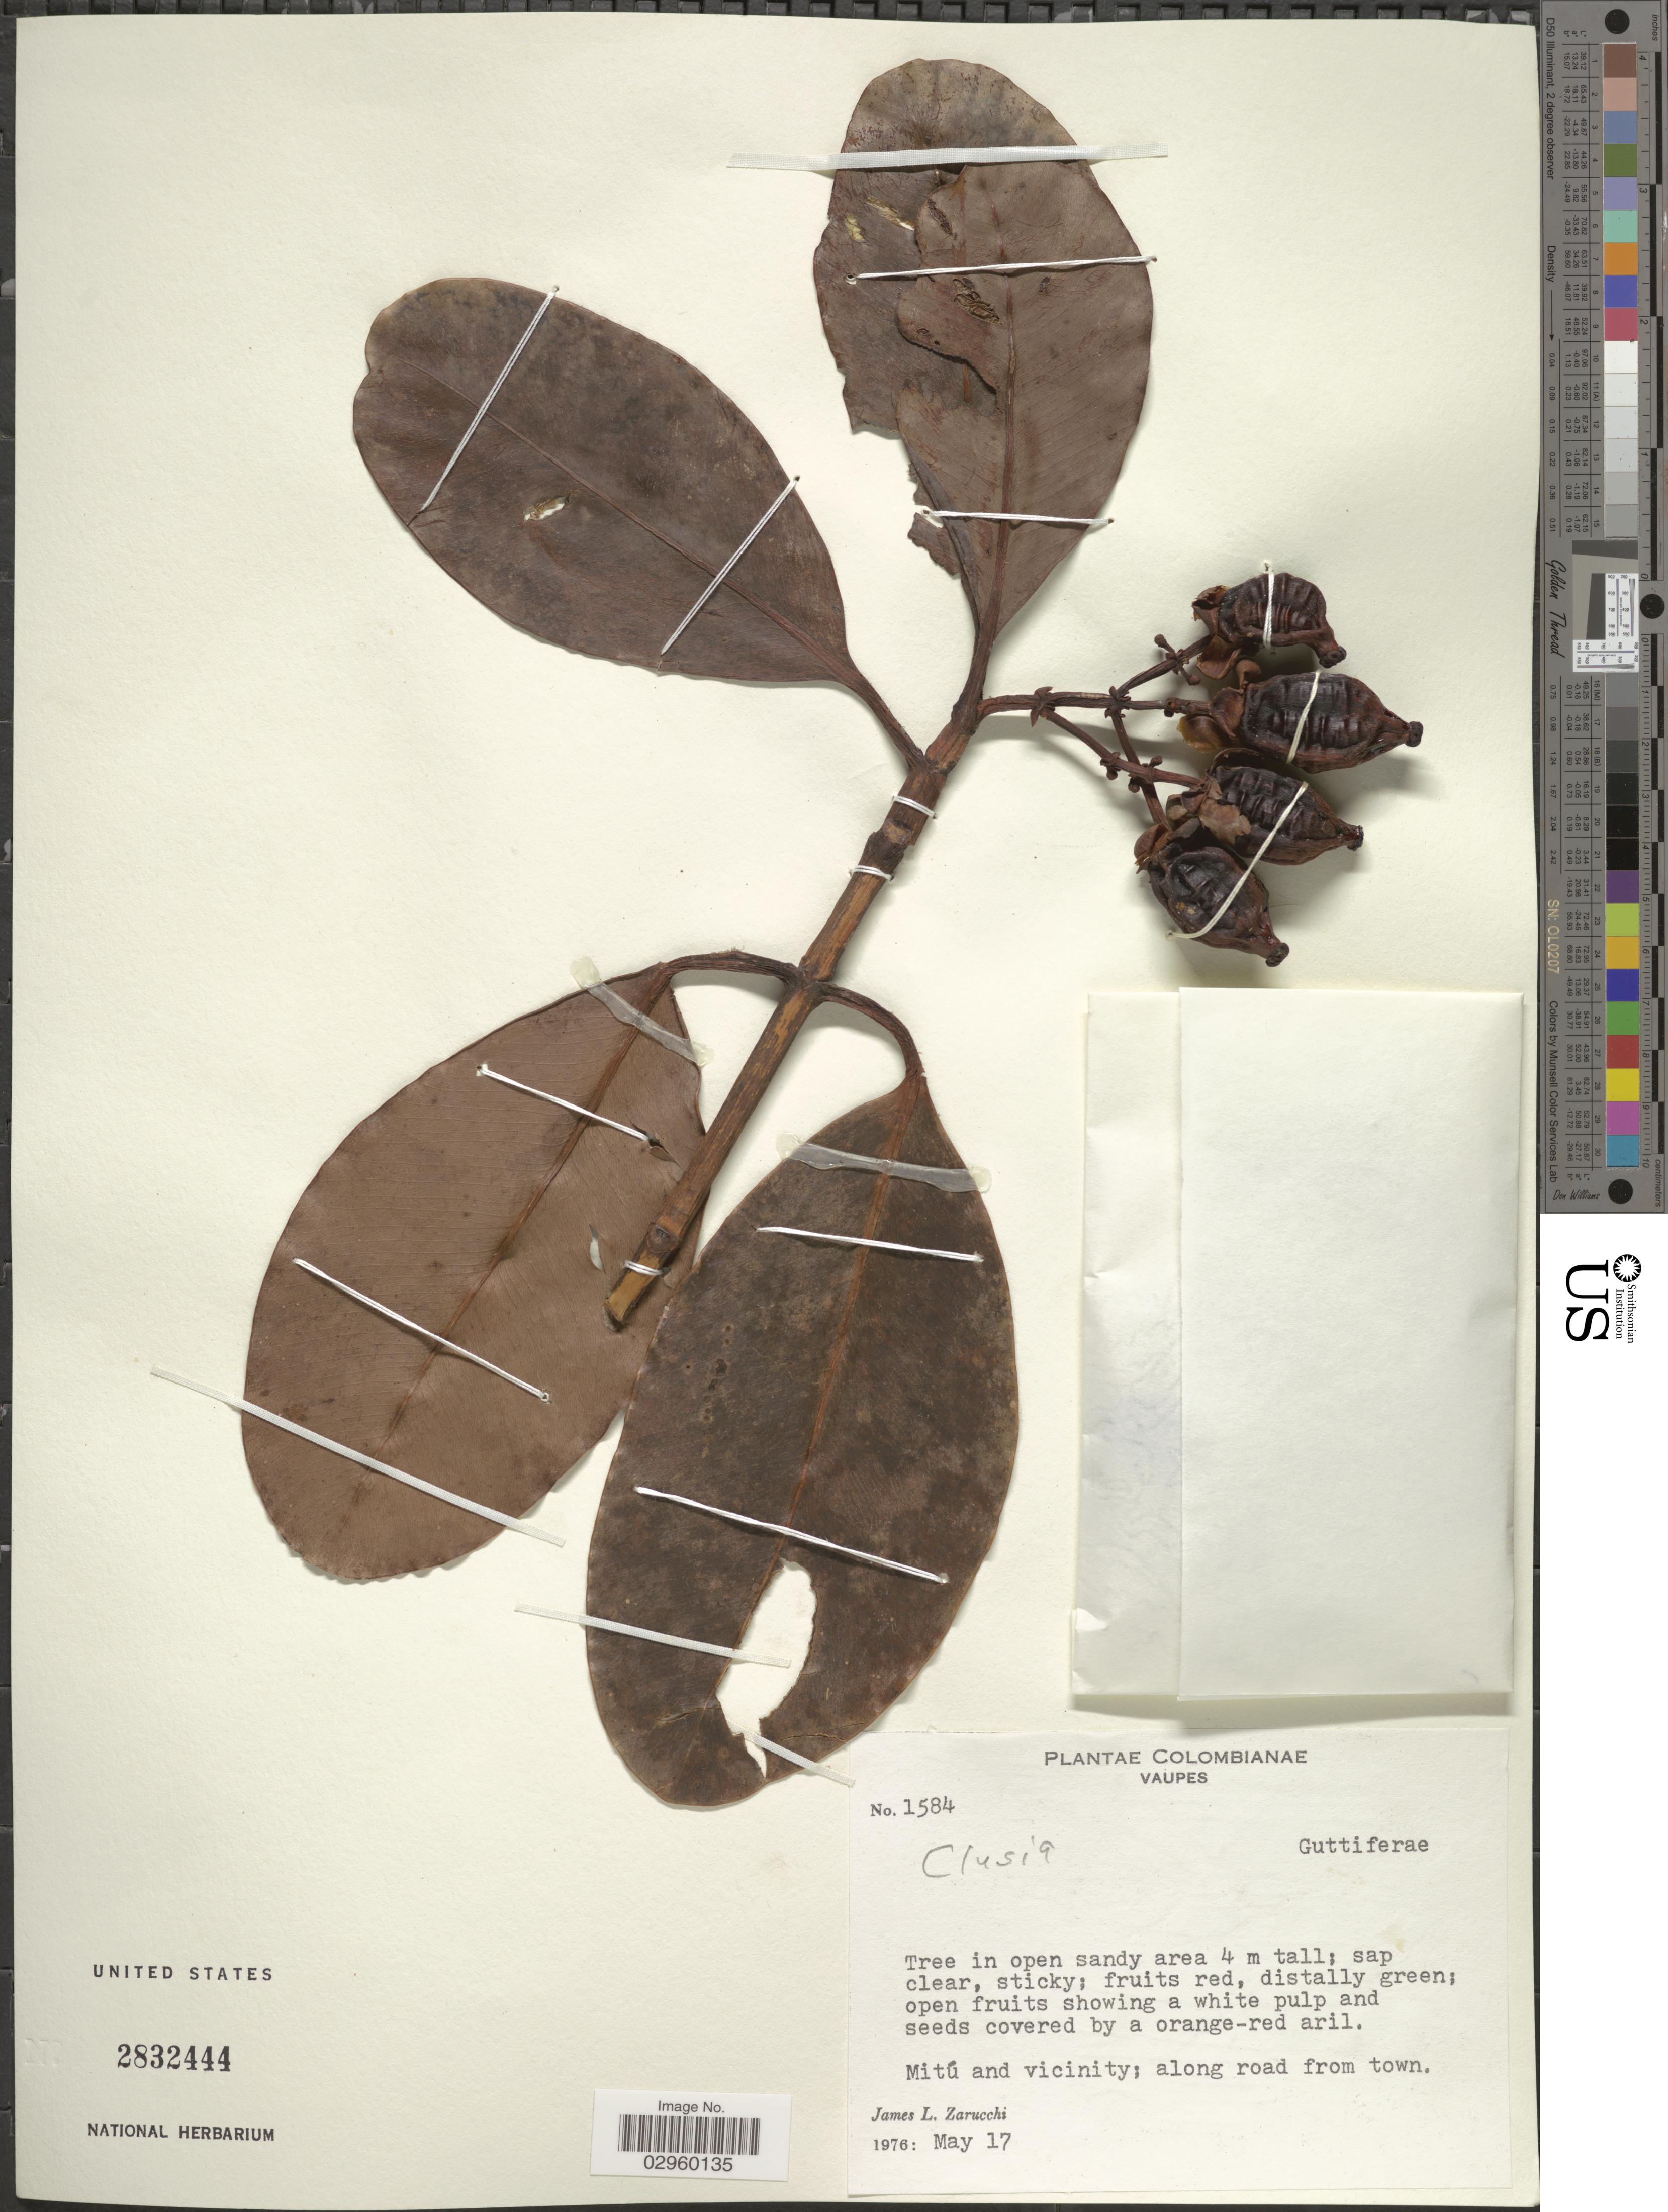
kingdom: Plantae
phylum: Tracheophyta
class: Magnoliopsida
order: Malpighiales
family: Clusiaceae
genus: Clusia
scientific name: Clusia sp.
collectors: J. L. Zarucchi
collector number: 1584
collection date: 1976-05-17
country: Colombia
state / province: Vaupés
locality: Mitú and vicinity; along road from town.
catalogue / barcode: US 2832444